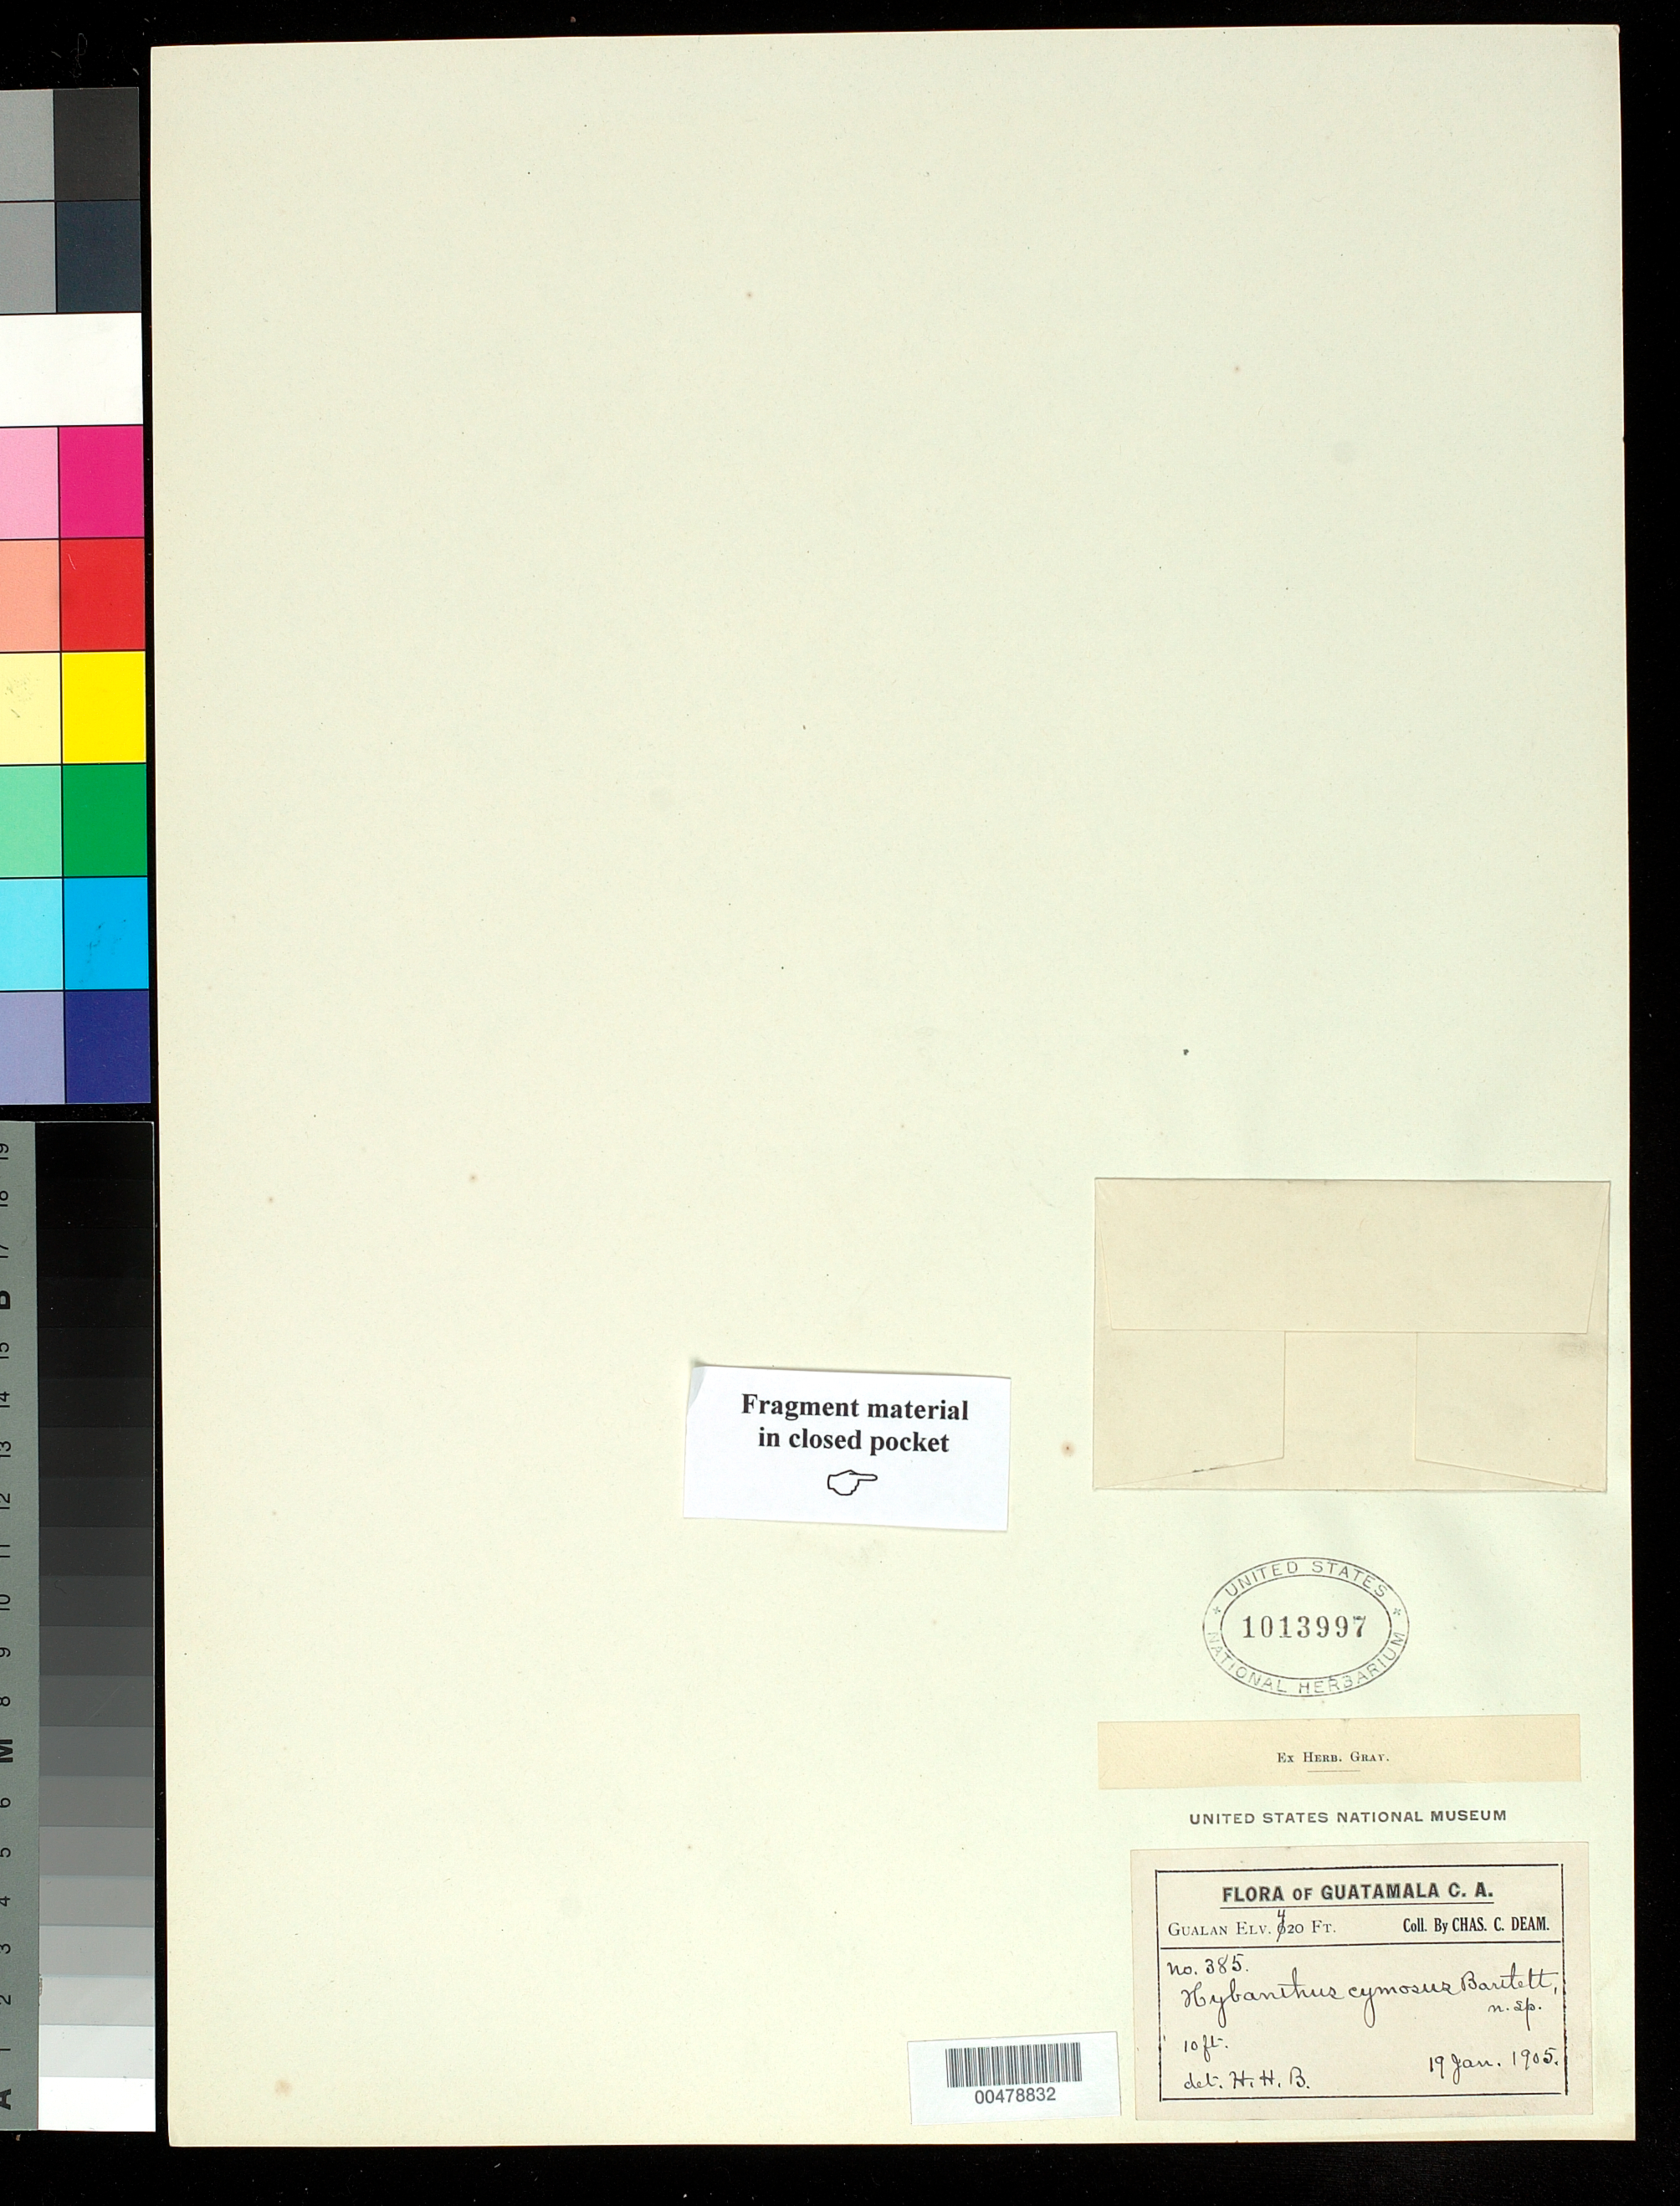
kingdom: Plantae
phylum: Tracheophyta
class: Magnoliopsida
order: Malpighiales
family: Violaceae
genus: Hybanthus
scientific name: Hybanthus cymosus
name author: Bartlett in B.L. Rob. & Bartlett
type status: Isotype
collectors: C. C. Deam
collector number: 385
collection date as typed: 19 Jan 1905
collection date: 1905-01-19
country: Guatemala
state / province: Zacapa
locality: Gualan.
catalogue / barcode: US 1013997